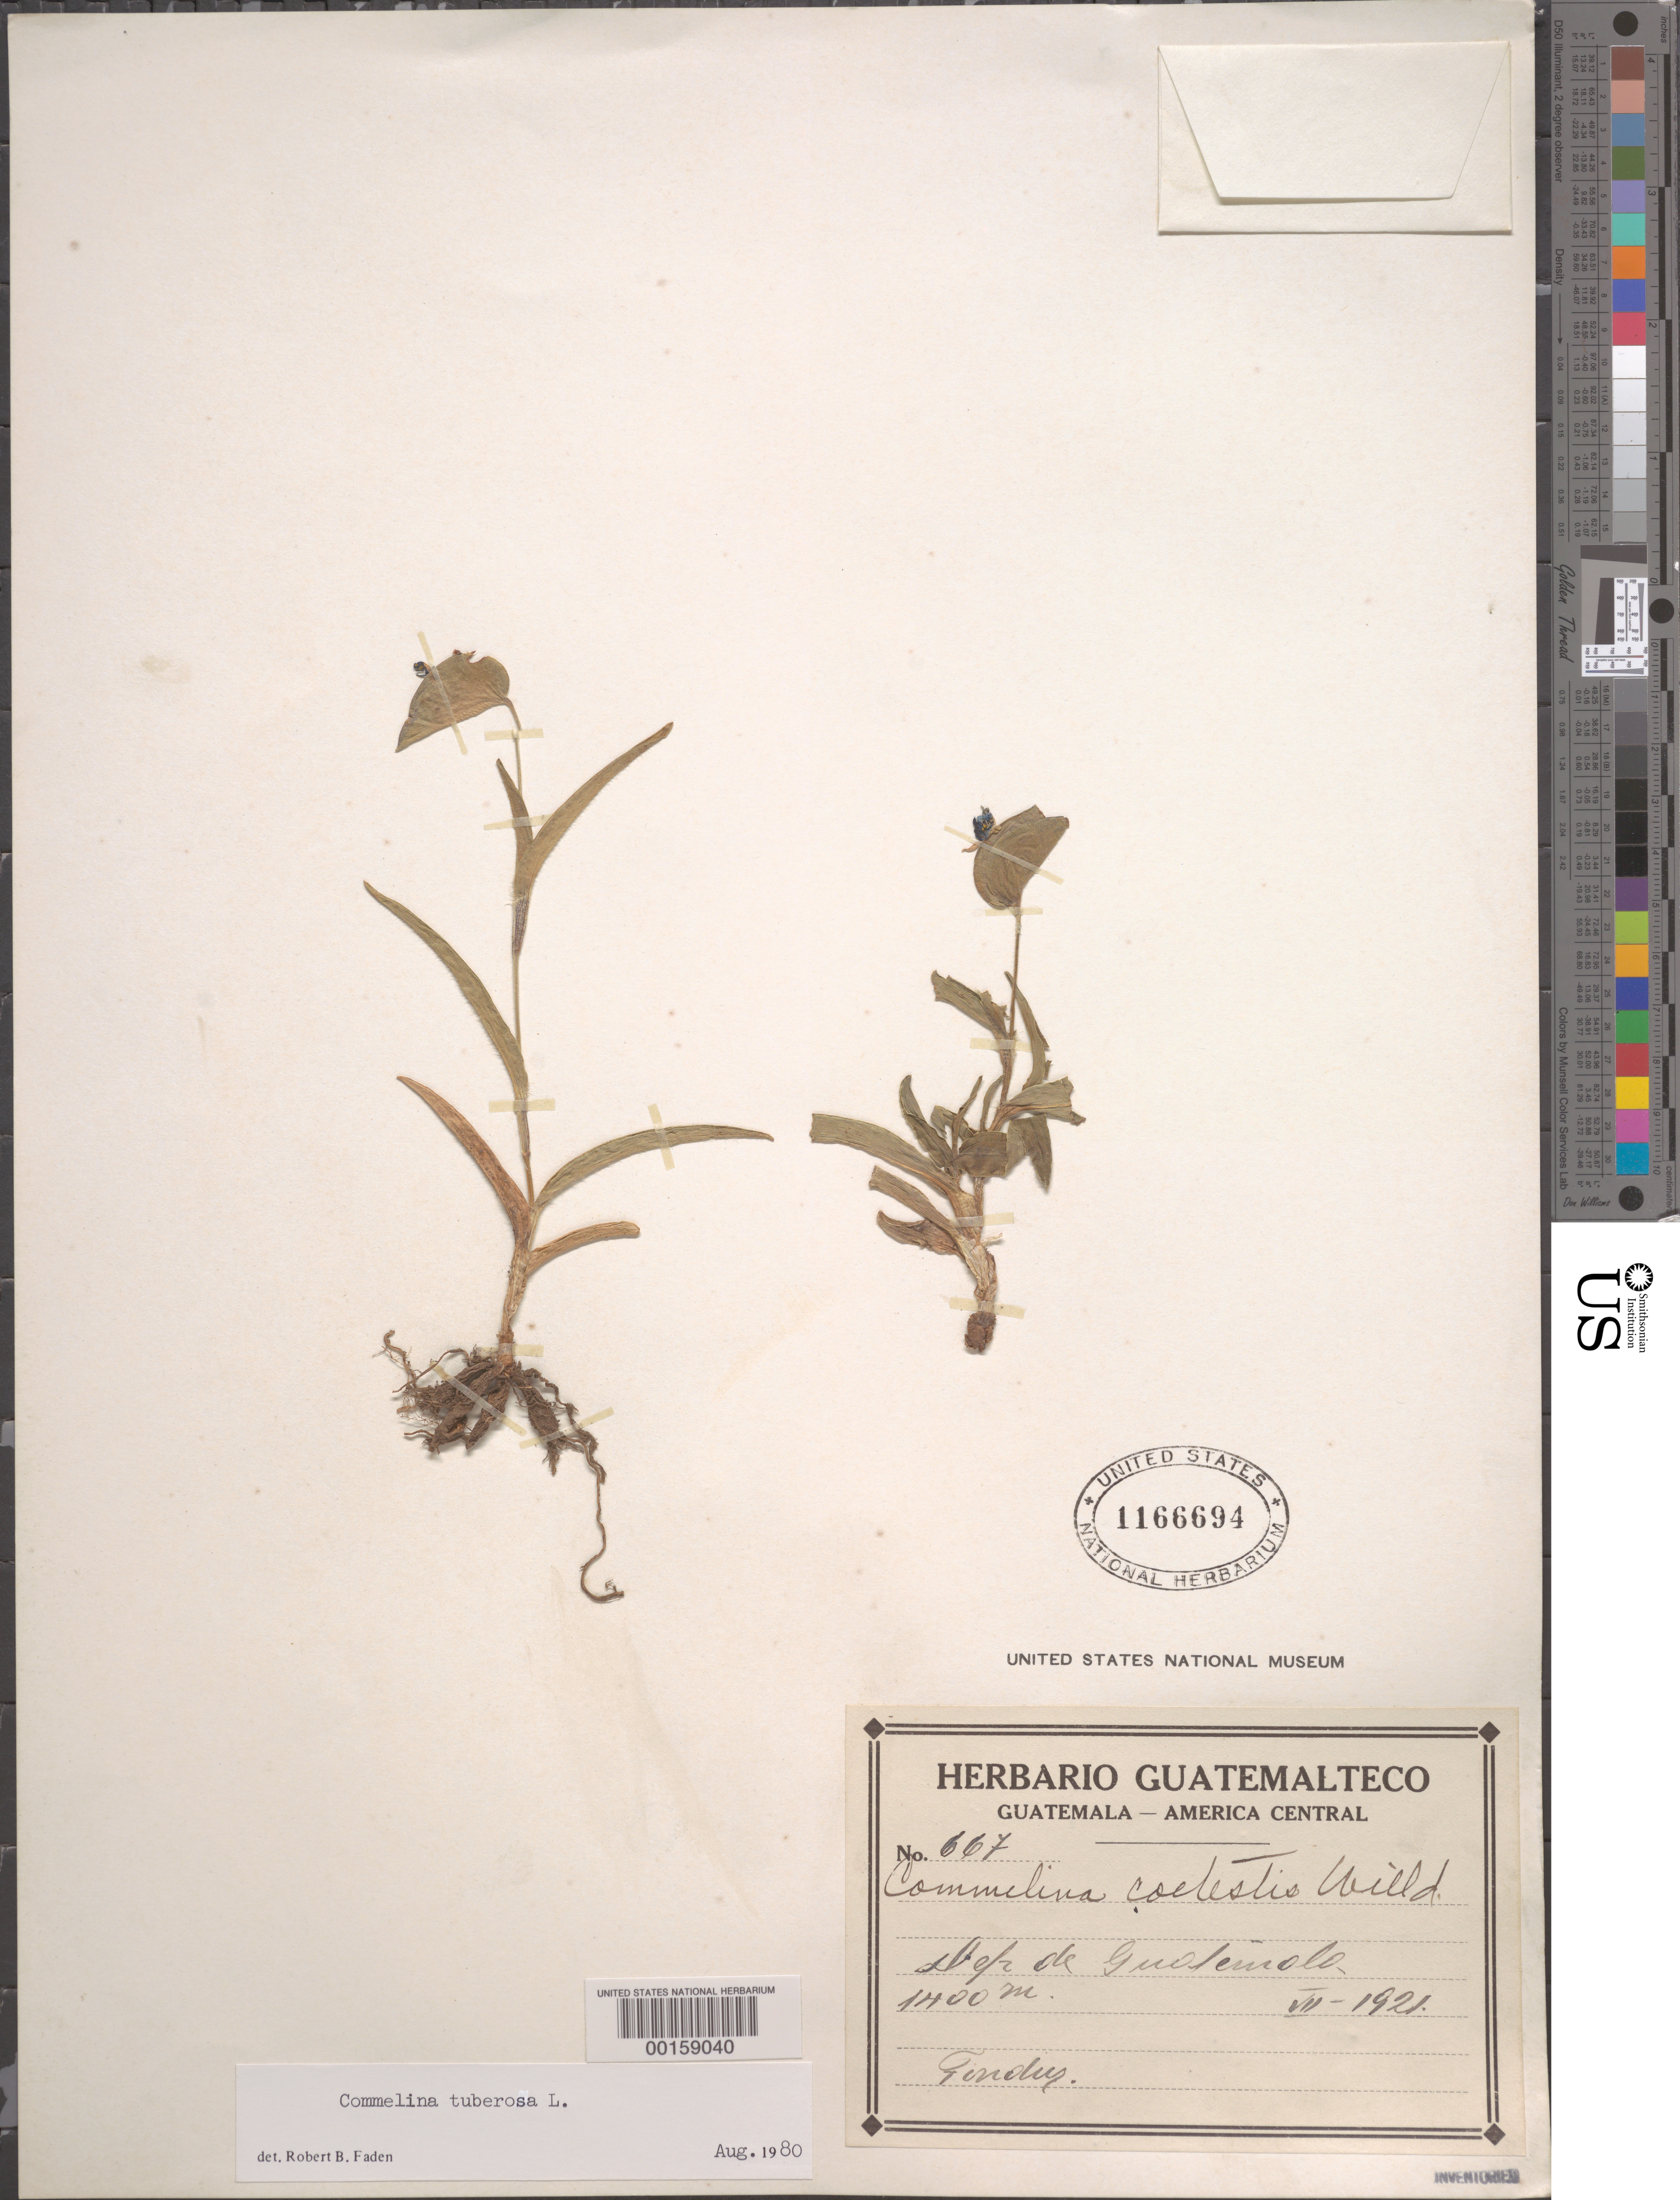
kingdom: Plantae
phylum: Tracheophyta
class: Liliopsida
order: Commelinales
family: Commelinaceae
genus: Commelina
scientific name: Commelina tuberosa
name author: L.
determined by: Faden, Robert B., (US), Smithsonian Institution - National Museum of Natural History (UNITED STATES)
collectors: A. Tonduz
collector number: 667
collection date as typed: Aug 1921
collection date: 1921-08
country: Guatemala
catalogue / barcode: US 1166694